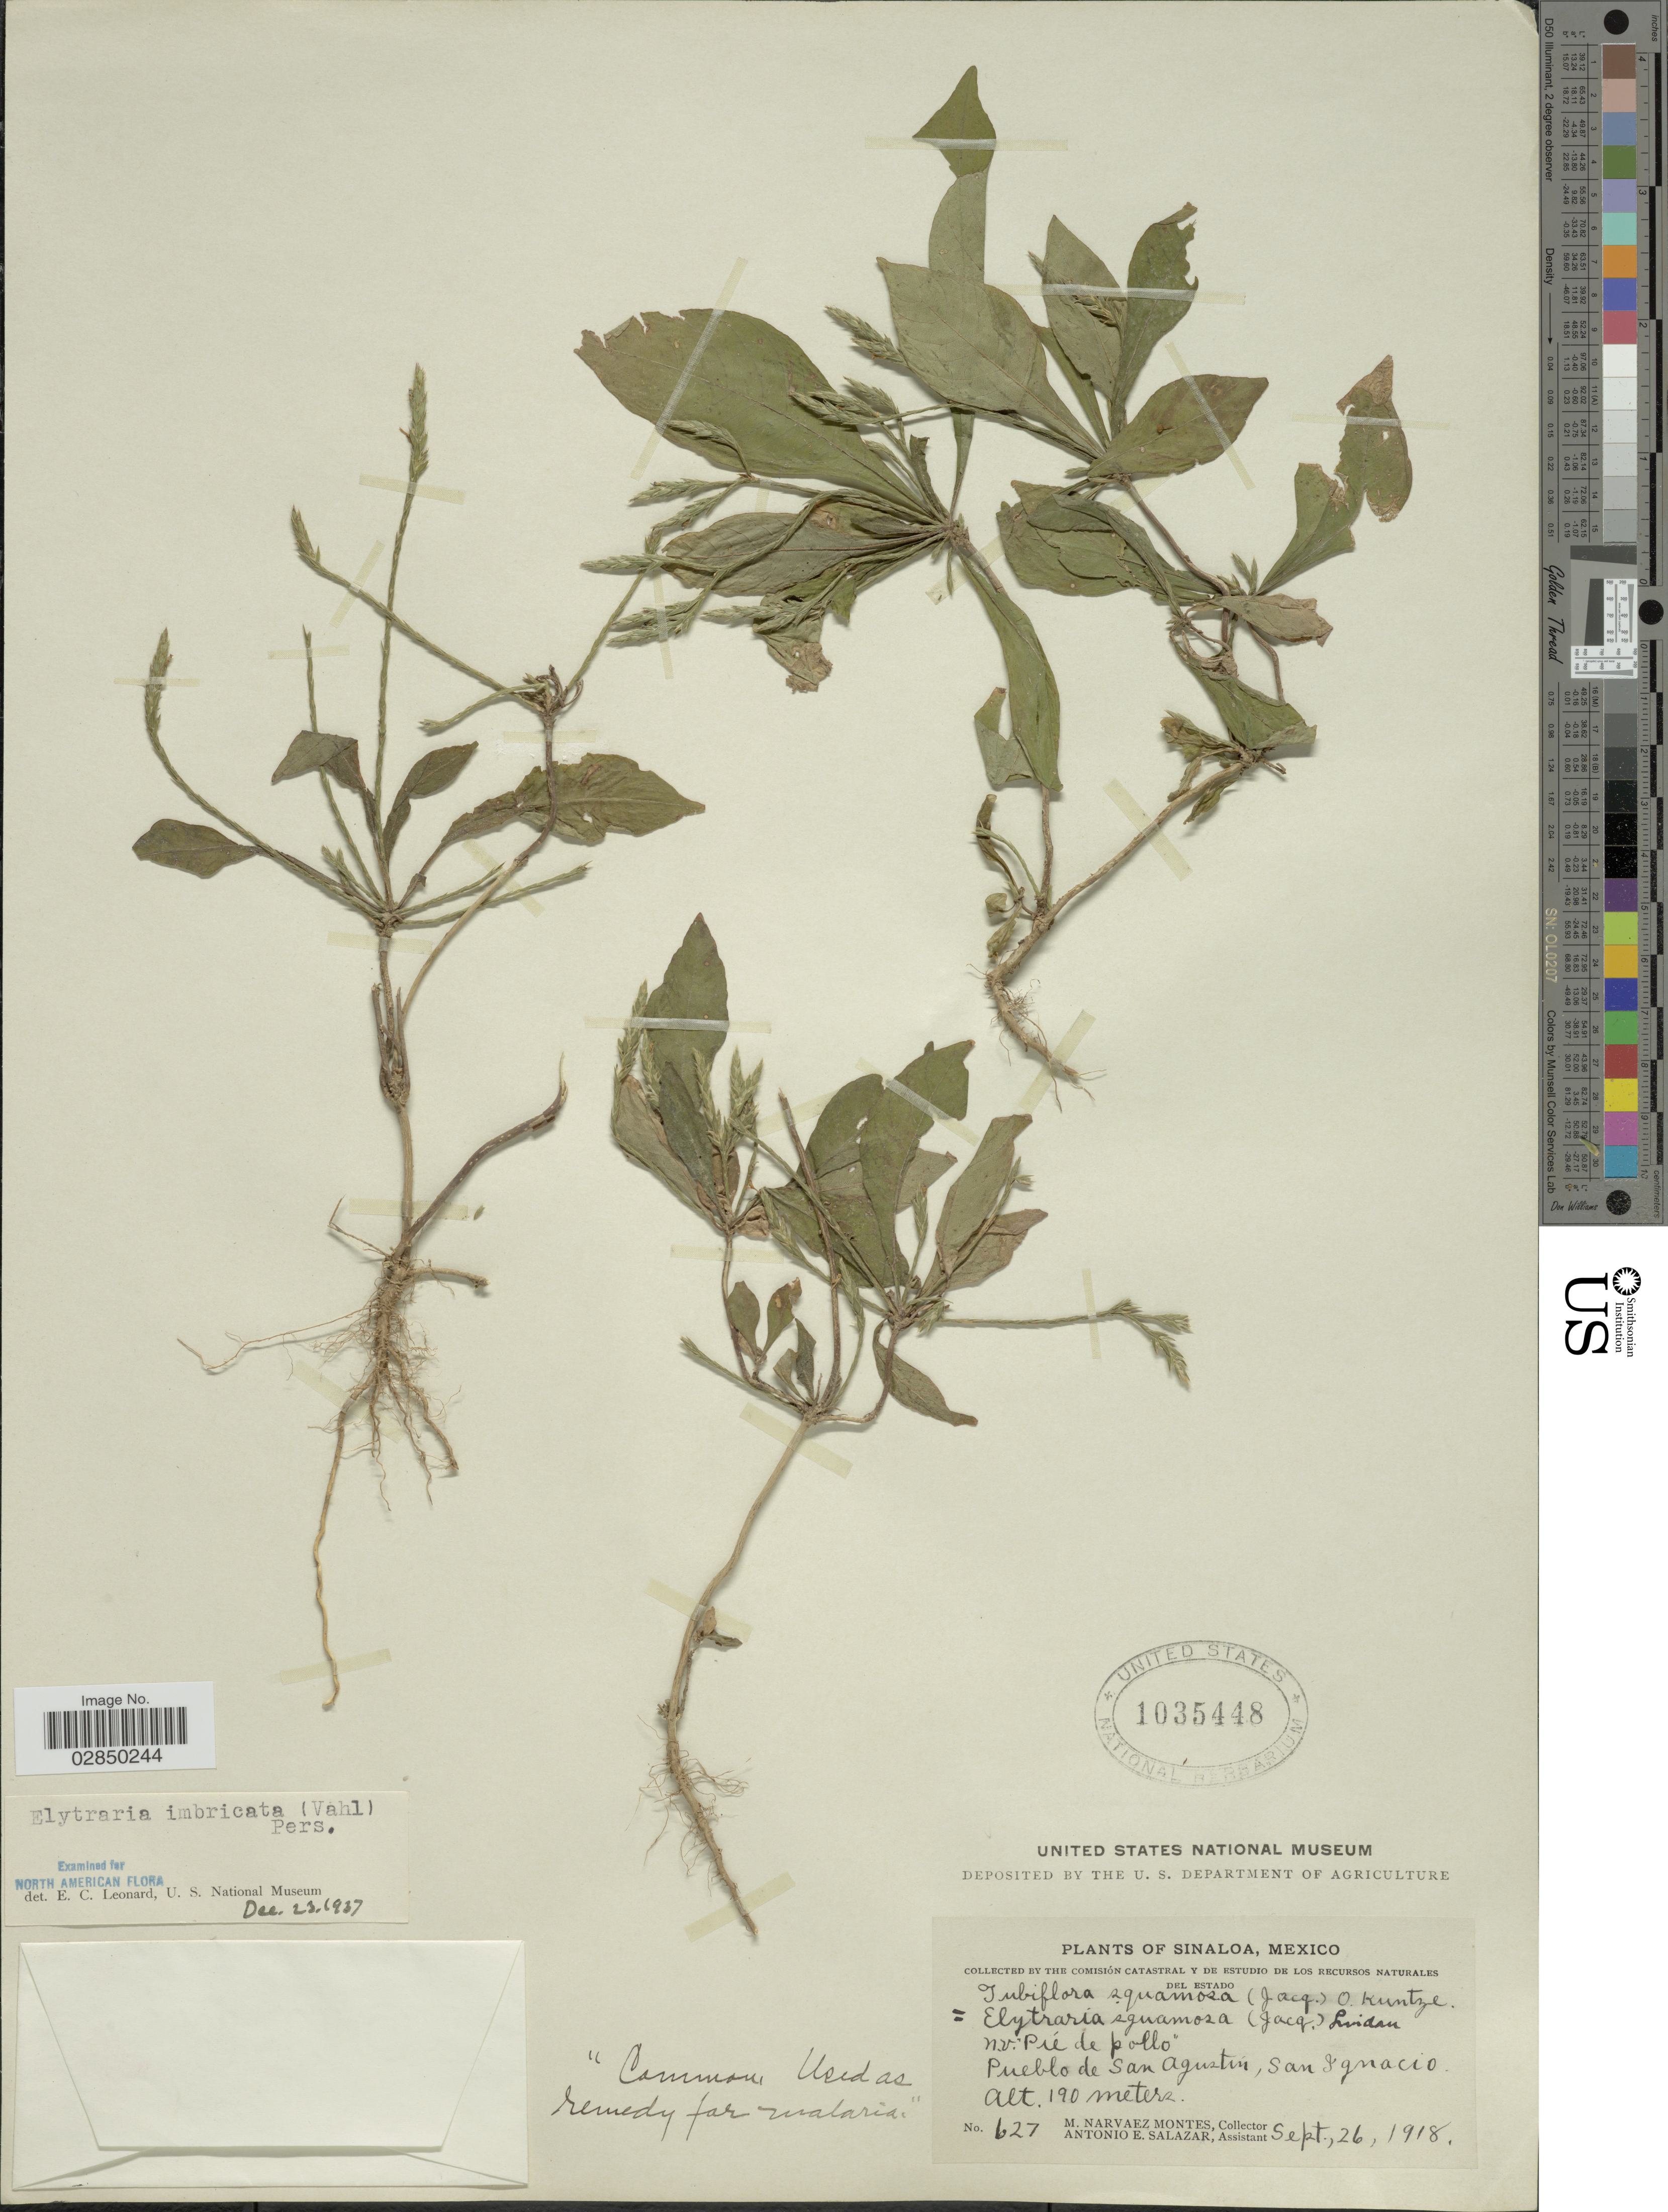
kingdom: Plantae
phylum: Tracheophyta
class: Magnoliopsida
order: Lamiales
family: Acanthaceae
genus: Elytraria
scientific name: Elytraria imbricata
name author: (Vahl) Pers.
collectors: M. Narvaez M. & A. E. Salazar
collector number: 627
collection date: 1918-09-26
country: Mexico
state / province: Sinaloa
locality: Pueblo de San Agustin, San Ignacio.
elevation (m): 190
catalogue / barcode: US 1035448